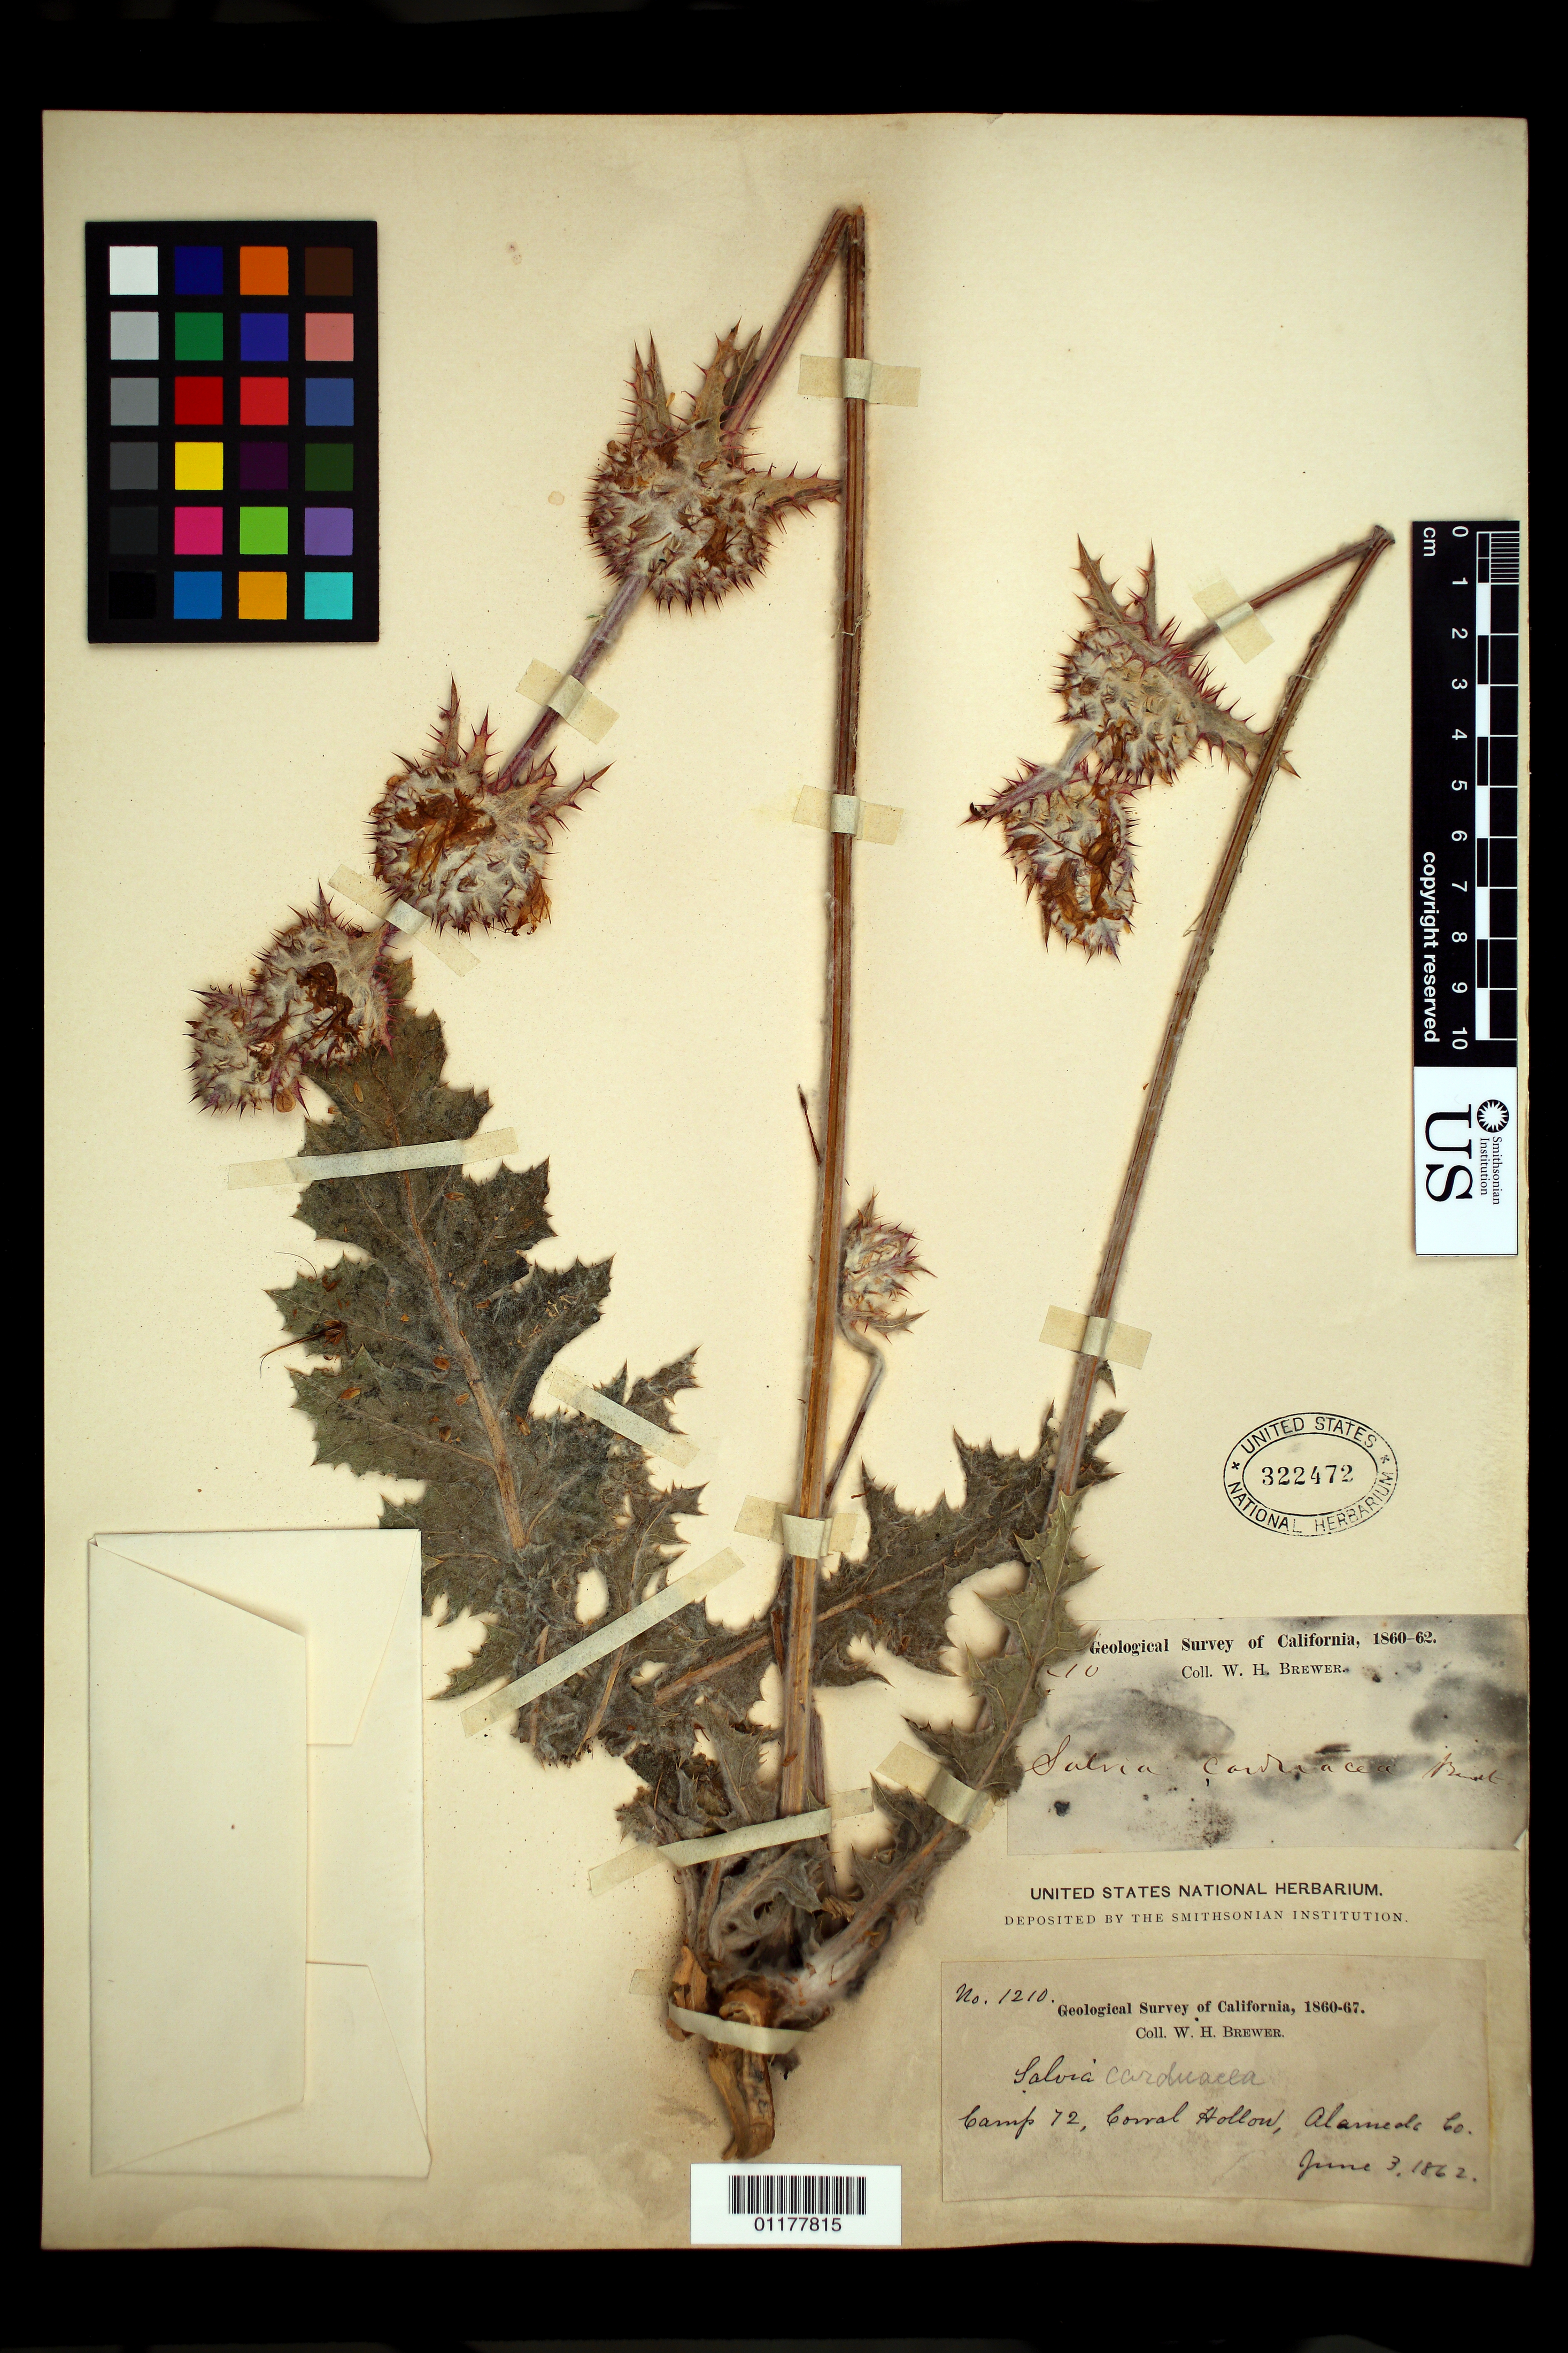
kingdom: Plantae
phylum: Tracheophyta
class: Magnoliopsida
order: Lamiales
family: Lamiaceae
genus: Salvia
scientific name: Salvia ballotiflora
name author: Benth.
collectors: C. Wright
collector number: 1525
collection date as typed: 1851 to -- --- 1852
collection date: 1851/1852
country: United States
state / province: New Mexico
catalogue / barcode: US 76912